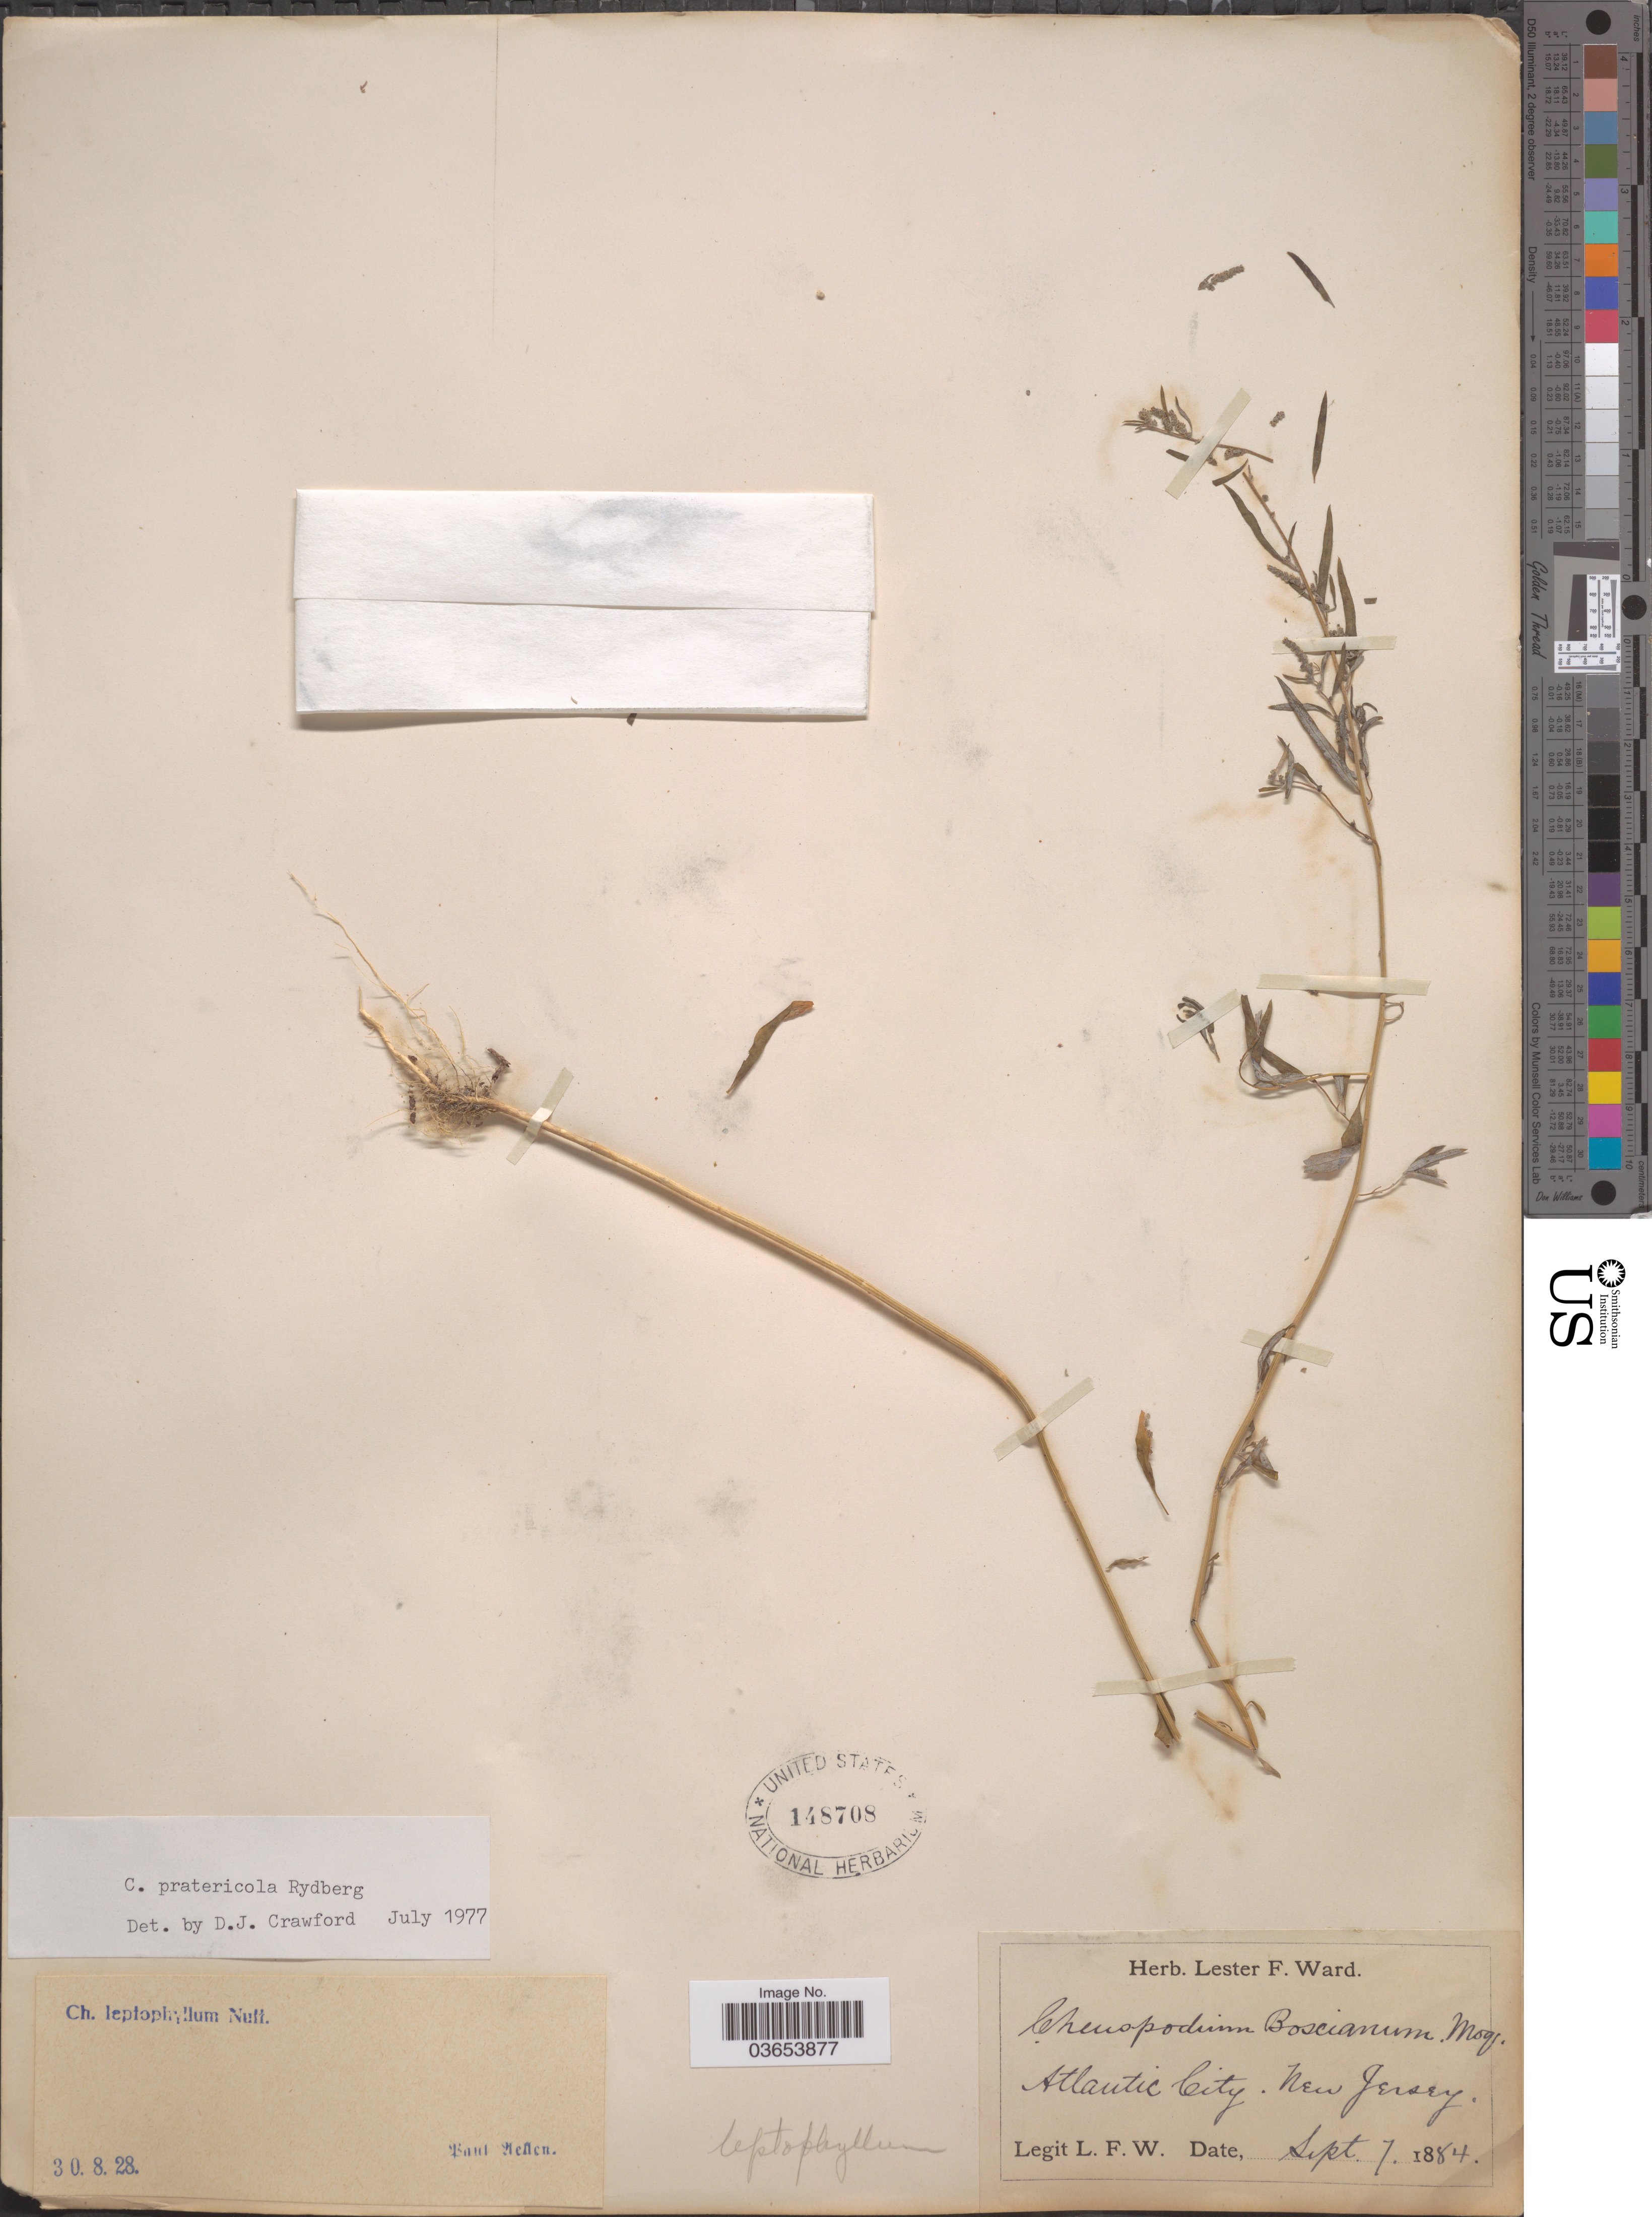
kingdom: Plantae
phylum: Tracheophyta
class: Magnoliopsida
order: Caryophyllales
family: Amaranthaceae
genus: Chenopodium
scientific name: Chenopodium pratericola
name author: Rydb.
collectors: L. F. Ward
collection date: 1884-09-07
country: United States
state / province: New Jersey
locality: Atlantic City.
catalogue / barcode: US 148708